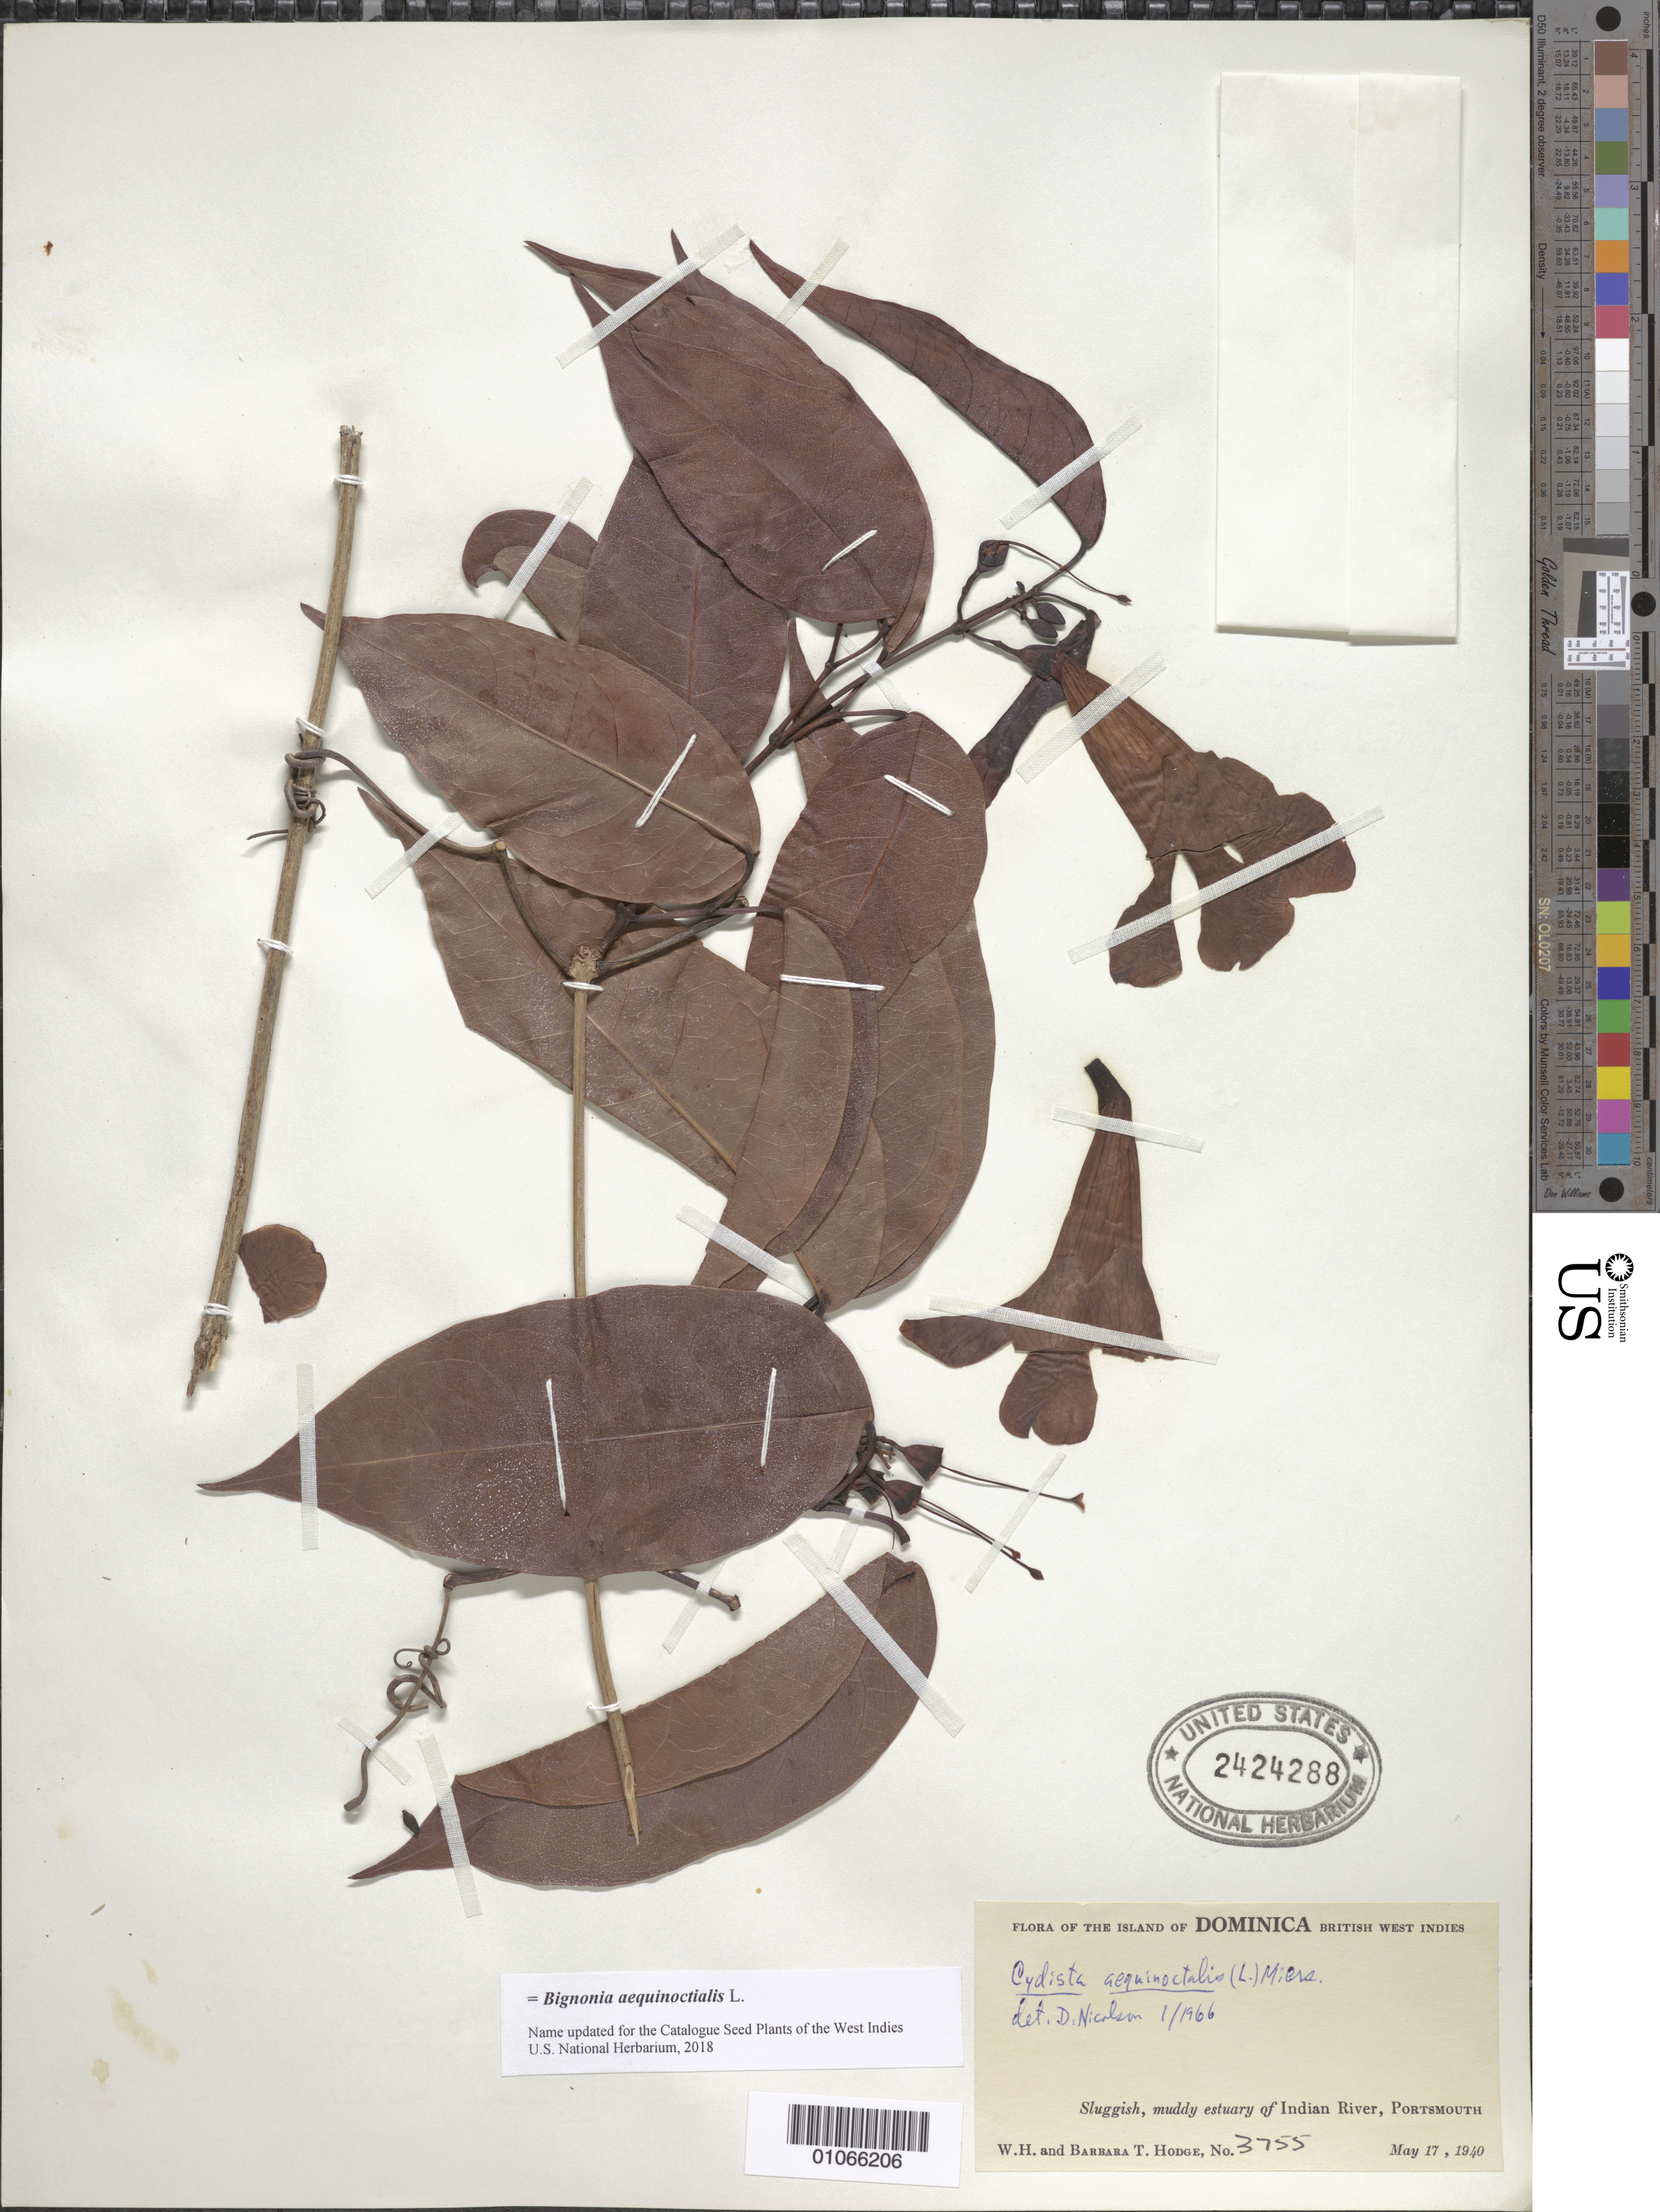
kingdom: Plantae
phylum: Tracheophyta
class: Magnoliopsida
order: Lamiales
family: Bignoniaceae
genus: Bignonia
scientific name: Bignonia aequinoctialis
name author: L.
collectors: W. Hodge & B. Hodge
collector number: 3755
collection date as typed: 17 May 1940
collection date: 1940-05-17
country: Dominica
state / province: St. John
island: Dominica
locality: Sluggish, muddy estuary of Indian River.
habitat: Sluggish, muddy estuary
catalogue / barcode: US 2424288